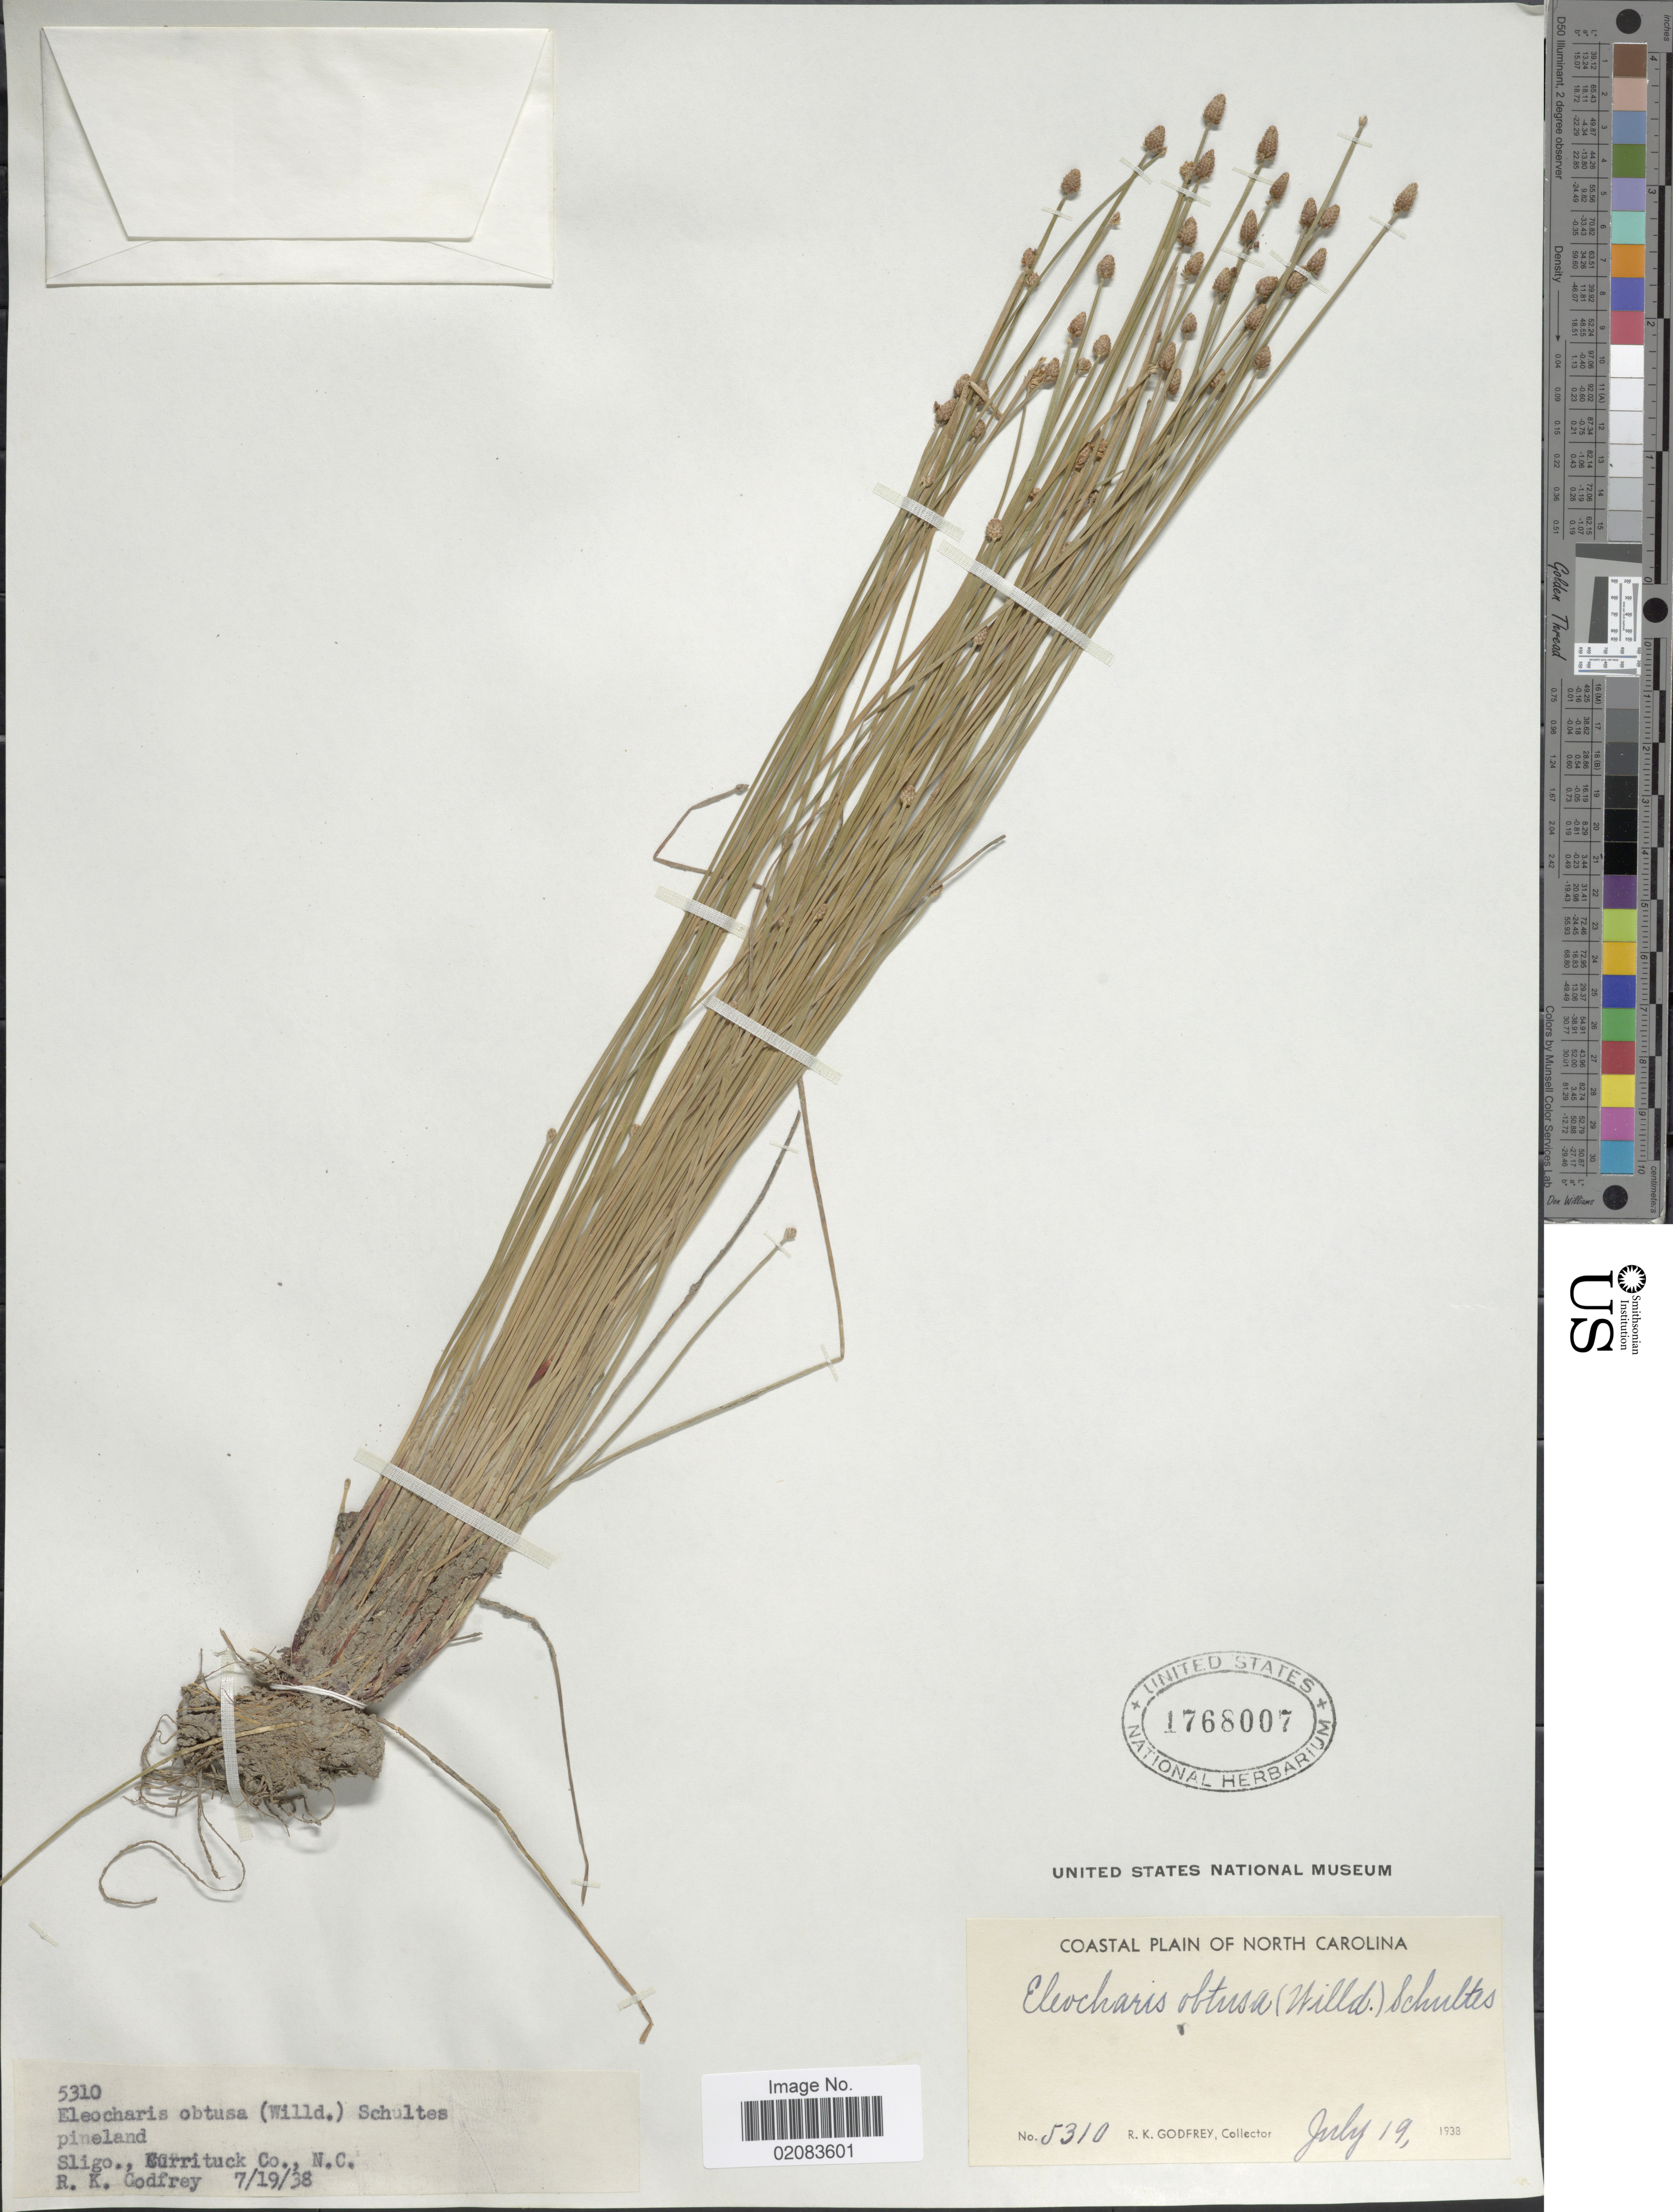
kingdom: Plantae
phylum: Tracheophyta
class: Liliopsida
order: Poales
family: Cyperaceae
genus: Eleocharis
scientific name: Eleocharis obtusa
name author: (Willd.) Schult.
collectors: R. K. Godfrey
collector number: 5310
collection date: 1938-07-19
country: United States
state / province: North Carolina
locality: Pineland, Sligo, Currituck Co.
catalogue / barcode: US 1768007